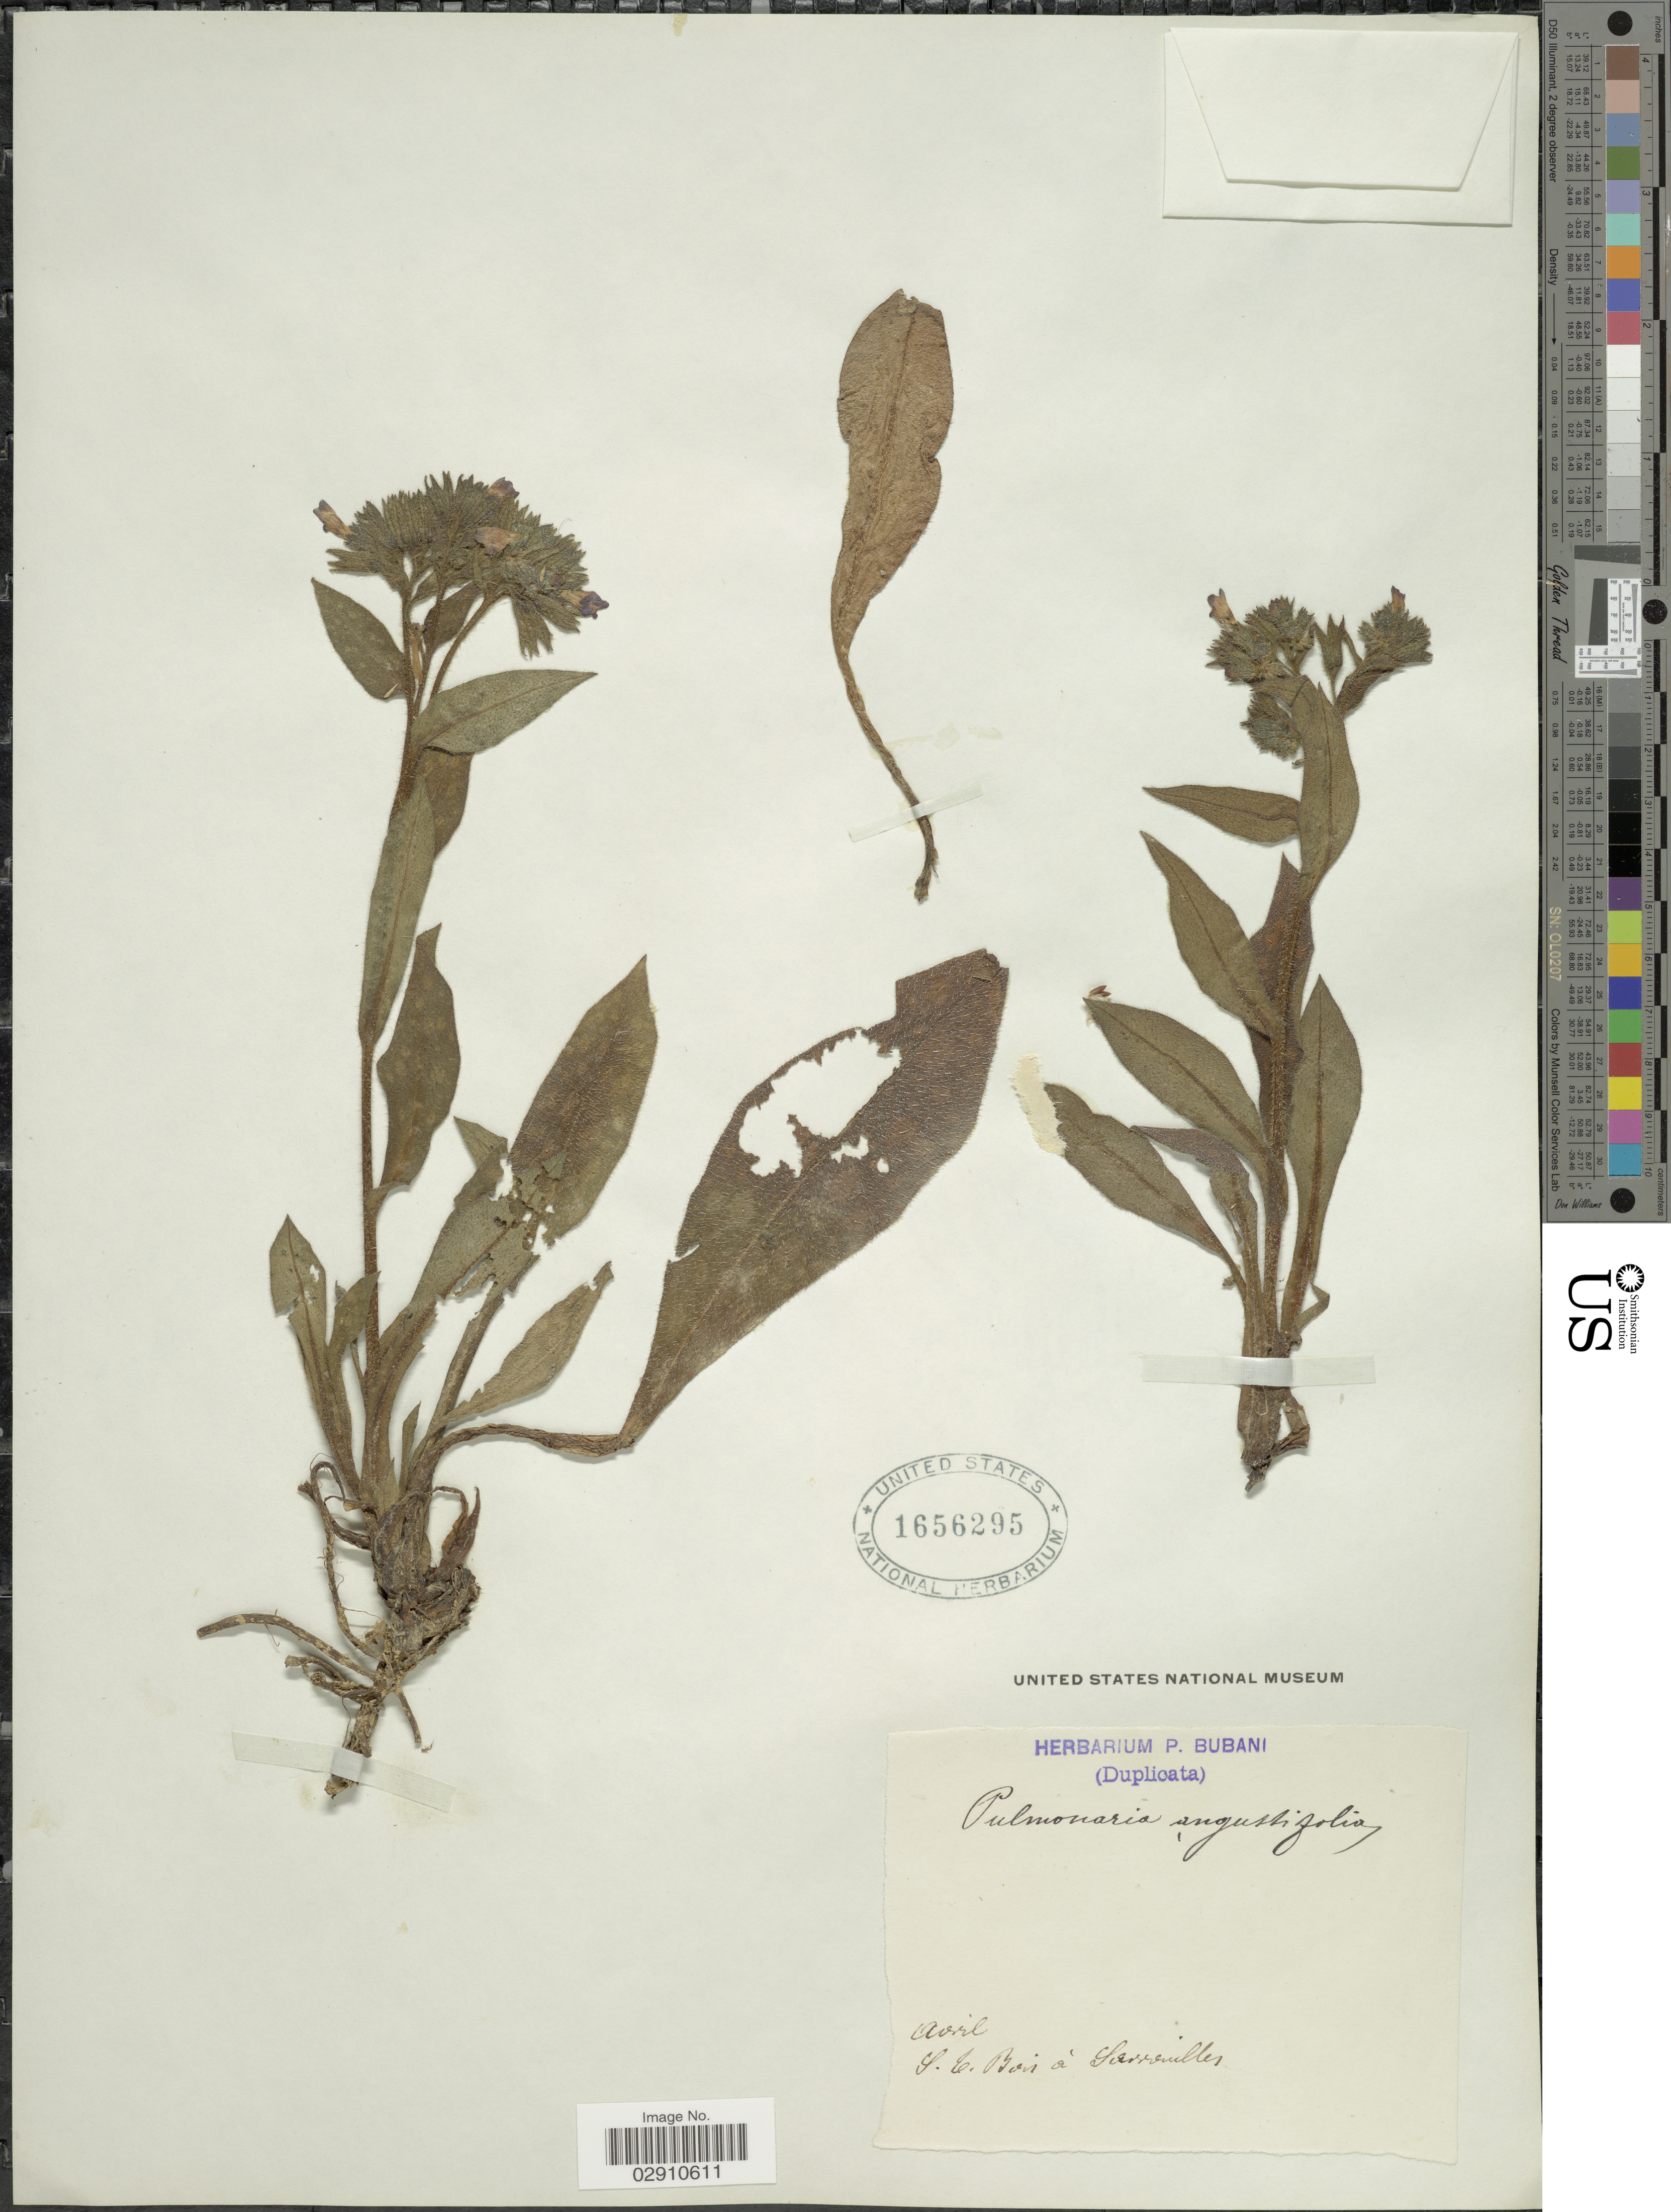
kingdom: Plantae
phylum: Tracheophyta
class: Magnoliopsida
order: Boraginales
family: Boraginaceae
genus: Pulmonaria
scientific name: Pulmonaria angustifolia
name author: L.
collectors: ex herb. P. Bubani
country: France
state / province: Occitanie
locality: S.C. [interpreted] Bois á Sarrouilles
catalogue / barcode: US 1656295